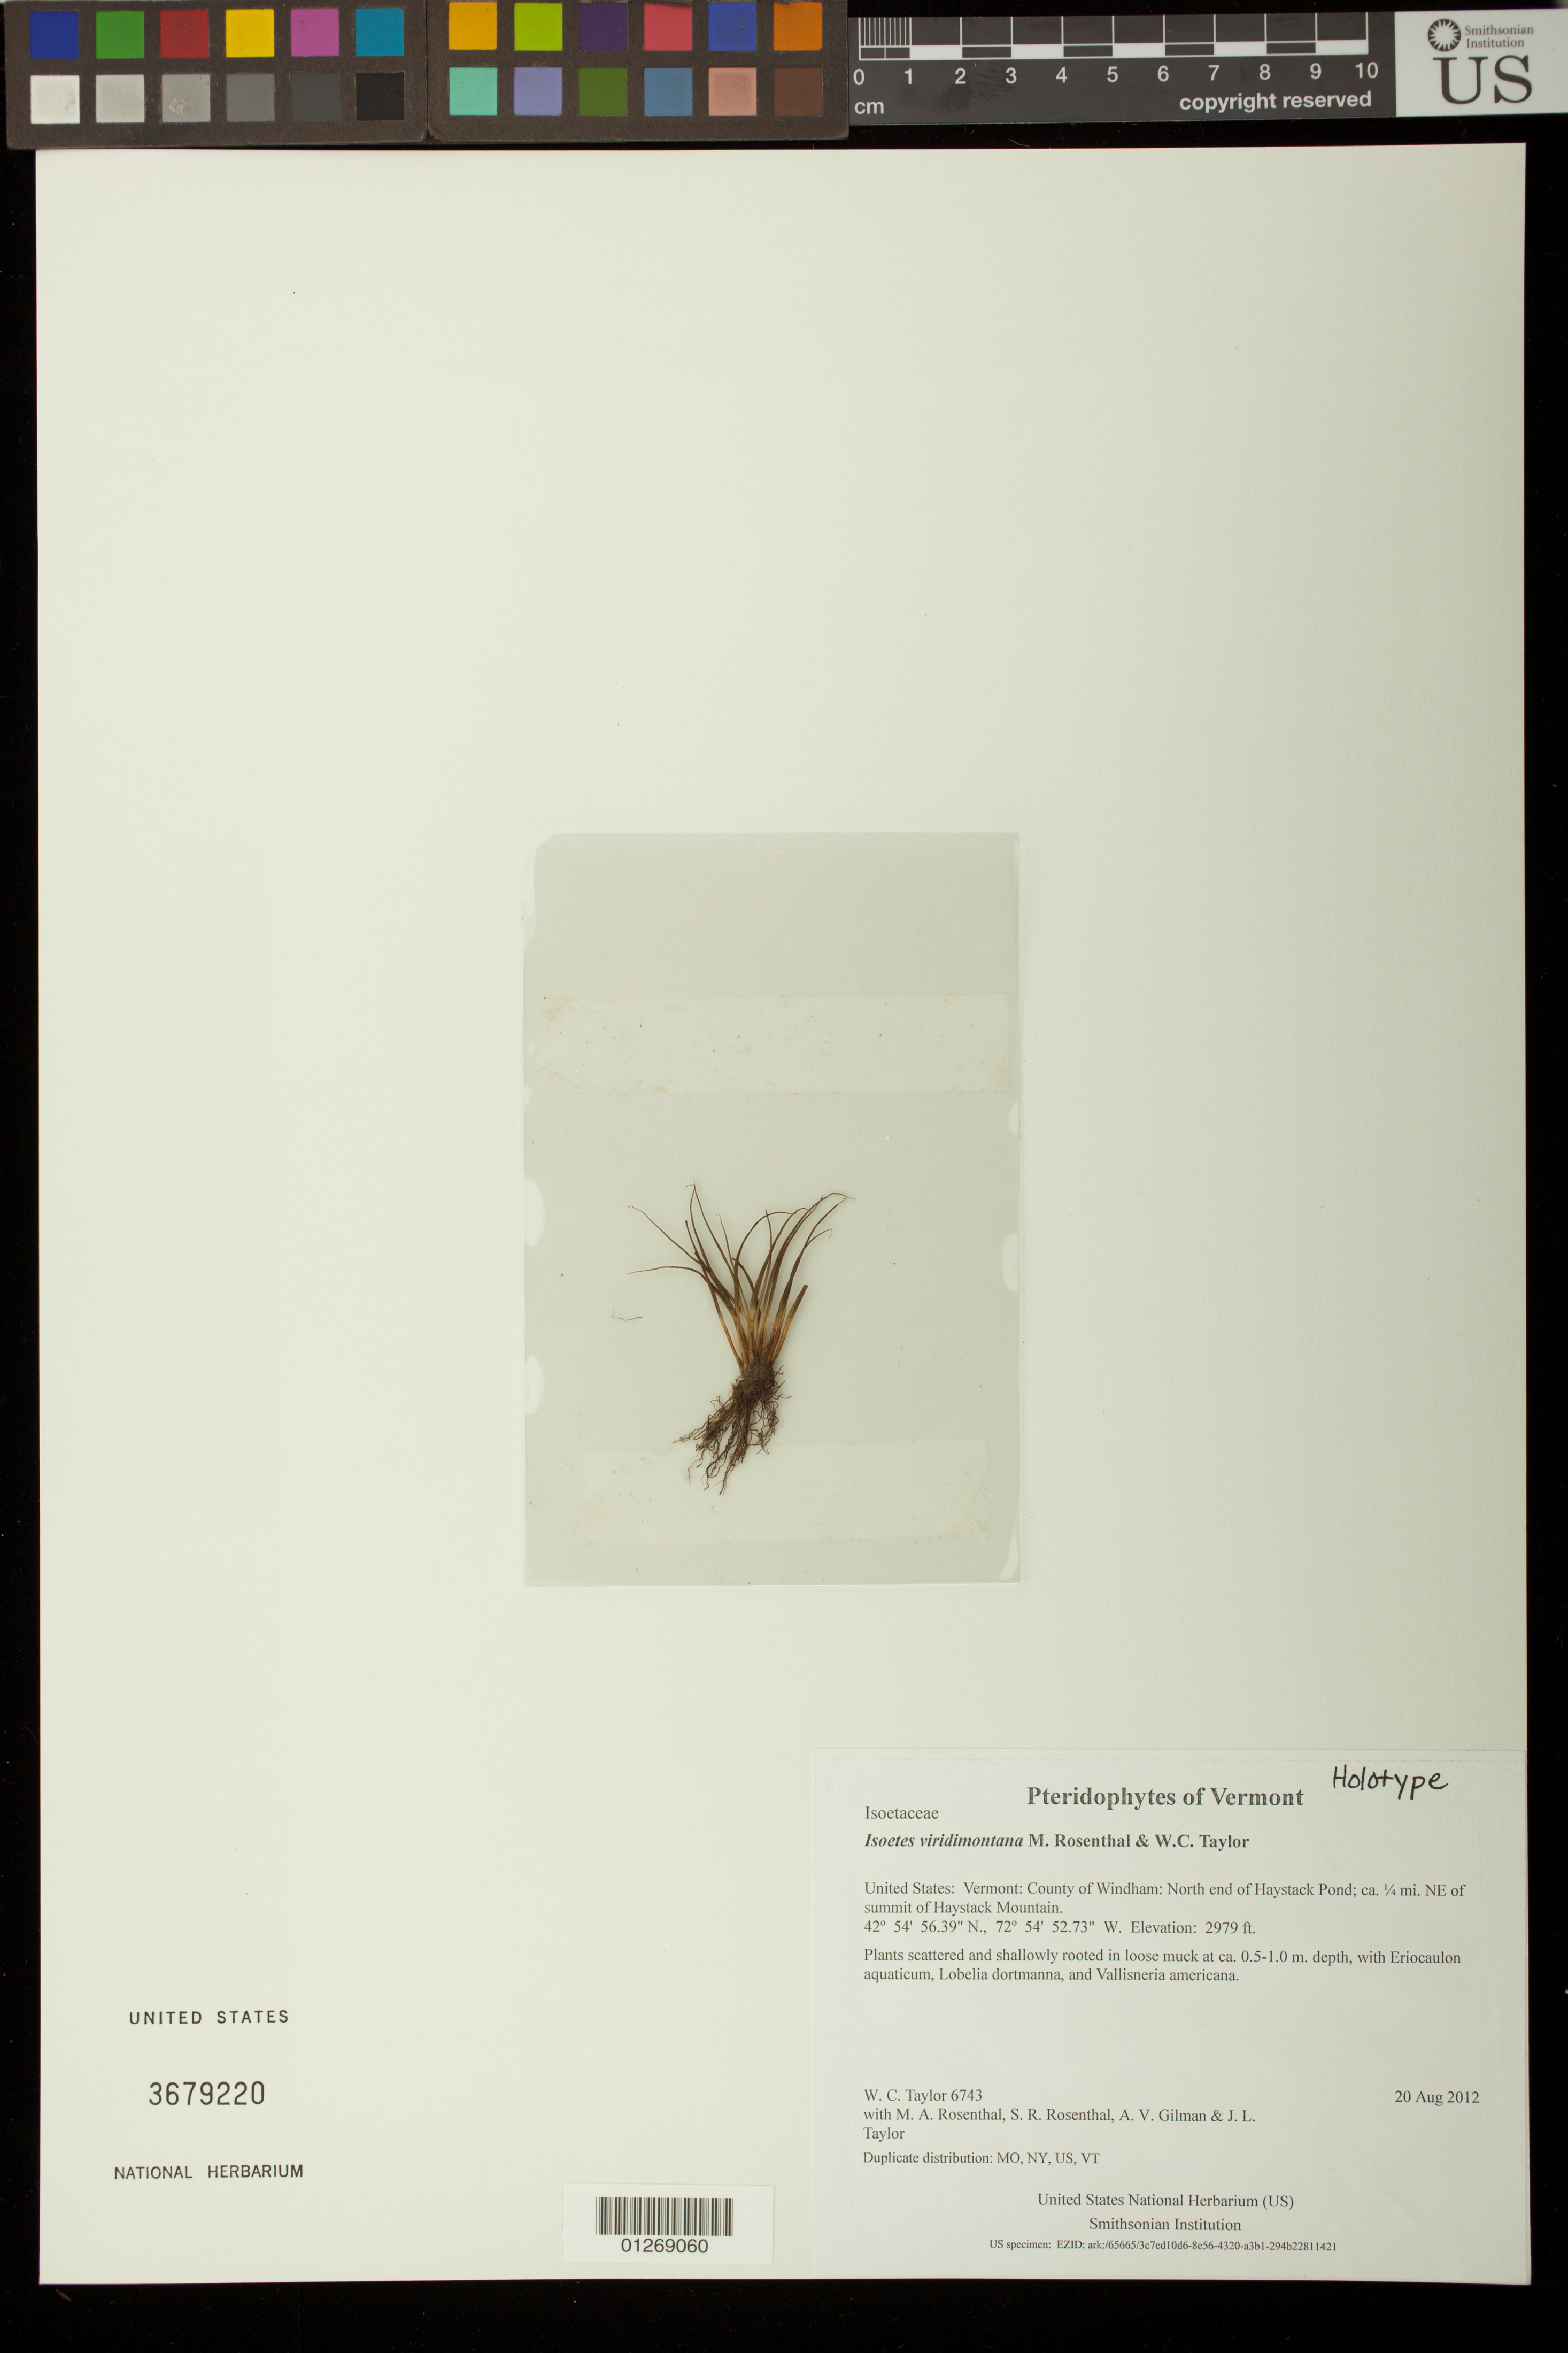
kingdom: Plantae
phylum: Tracheophyta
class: Lycopodiopsida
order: Isoetales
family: Isoetaceae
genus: Isoetes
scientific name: Isoetes viridimontana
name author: M.A. Rosenthal & W.C. Taylor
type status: Holotype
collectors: W. C. Taylor, M. A. Rosenthal, S. R. Rosenthal, A. V. Gilman & J. L. Taylor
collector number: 6743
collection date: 2012-08-20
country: United States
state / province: Vermont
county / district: Windham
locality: County of Windham: North end of Haystack Pond; ca. ¼ mi. NE of summit of Haystack Mountain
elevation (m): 908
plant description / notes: MO, NY, US, VT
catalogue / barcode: US 3679220